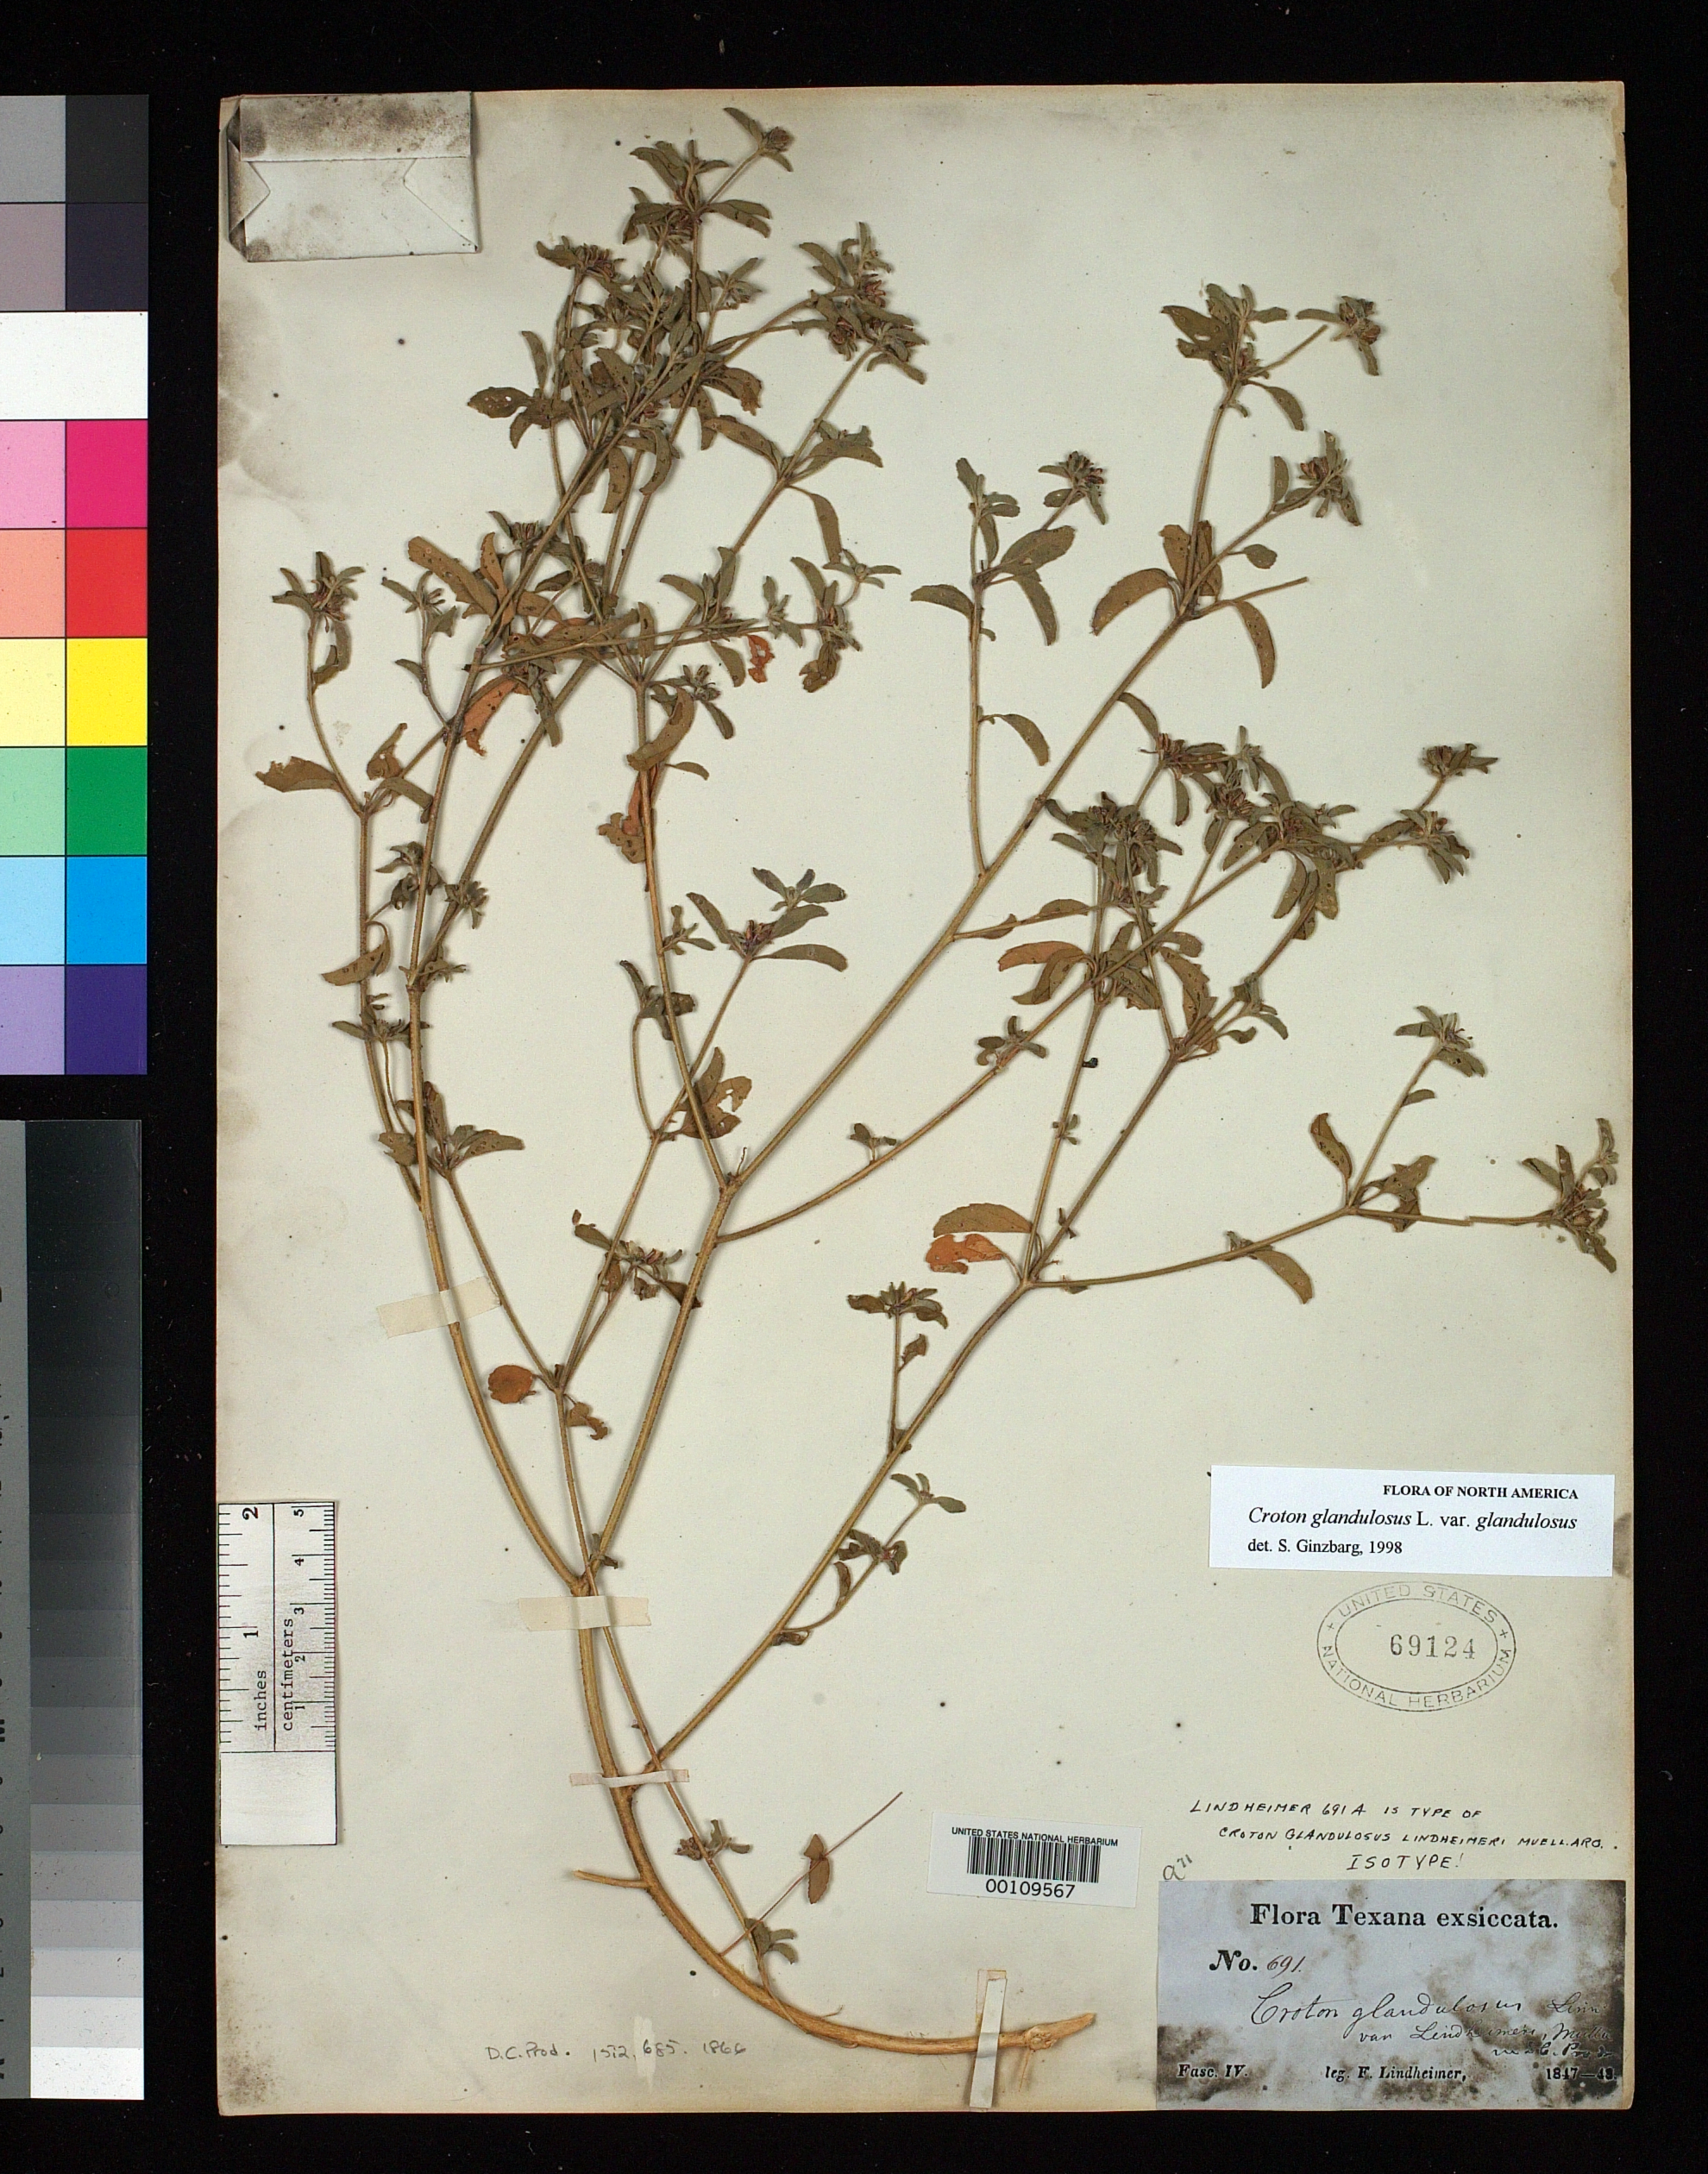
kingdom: Plantae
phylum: Tracheophyta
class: Magnoliopsida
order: Malpighiales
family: Euphorbiaceae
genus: Croton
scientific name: Croton glandulosus var. lindheimeri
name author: Müll. Arg. in DC.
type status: Isotype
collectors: F. J. Lindheimer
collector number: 691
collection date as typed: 1847 to -- --- 1848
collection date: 1847/1848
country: United States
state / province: Texas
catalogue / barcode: US 69124